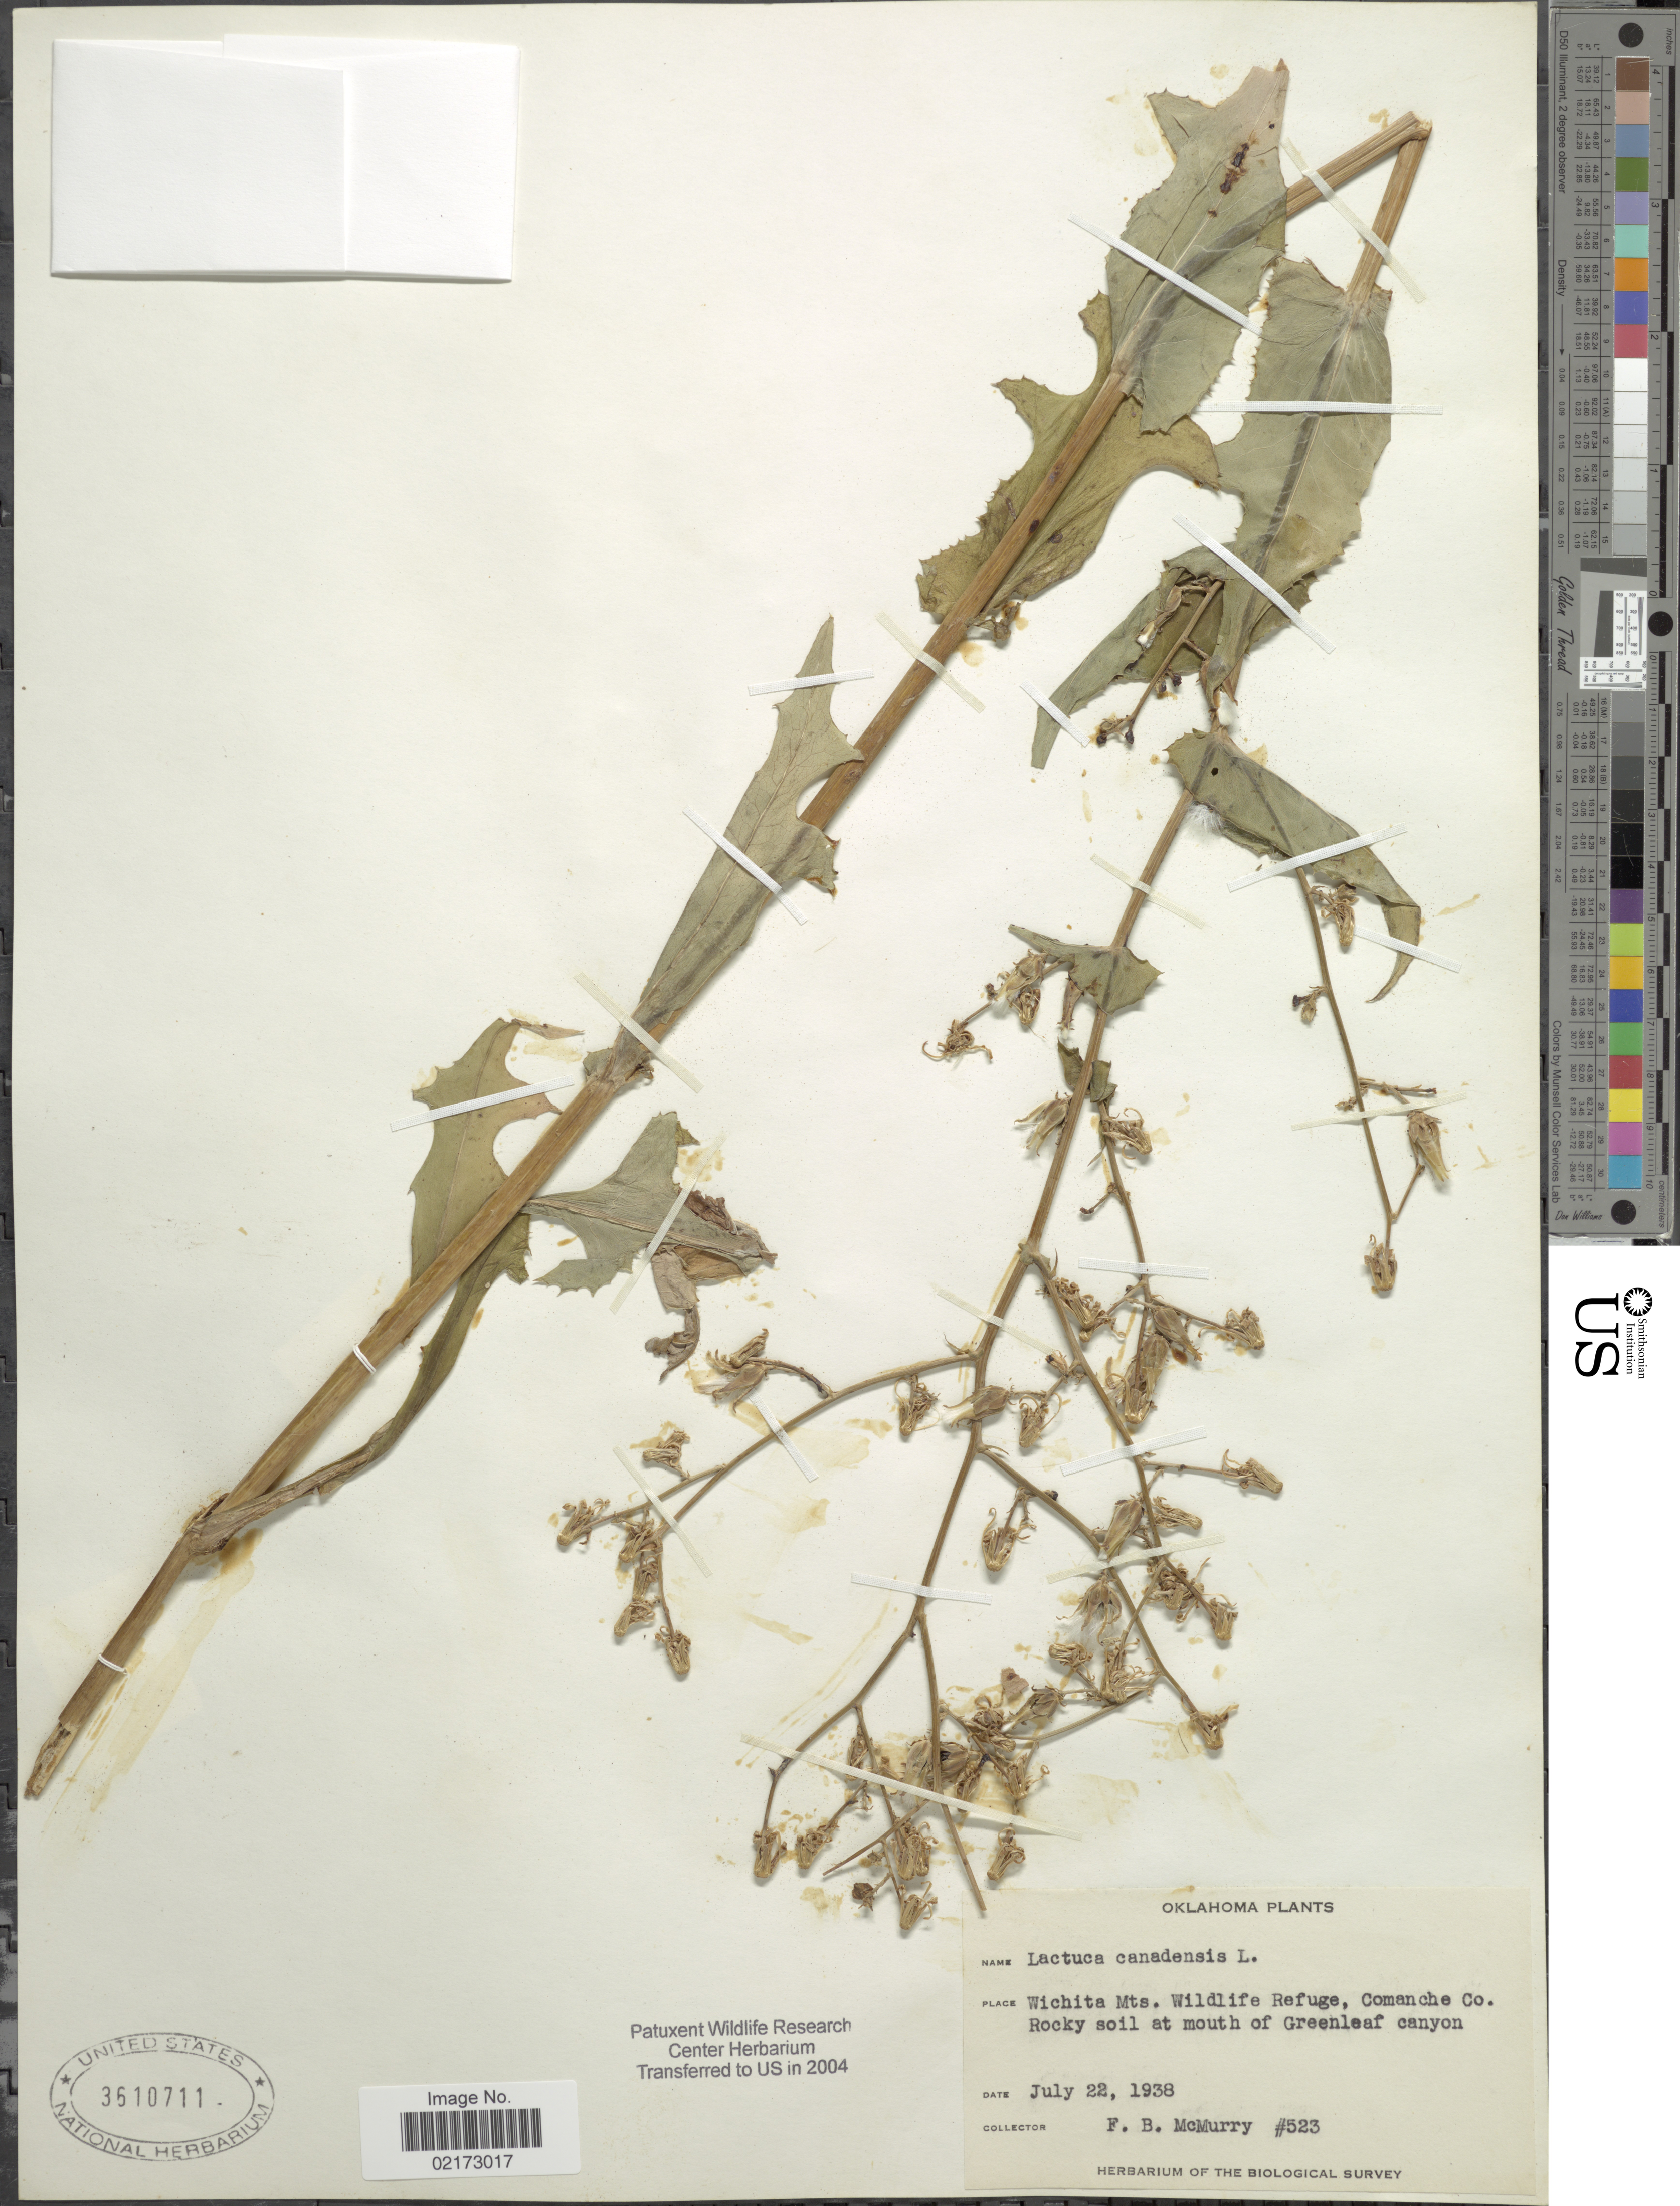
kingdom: Plantae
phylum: Tracheophyta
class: Magnoliopsida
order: Asterales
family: Asteraceae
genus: Lactuca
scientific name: Lactuca canadensis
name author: L.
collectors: F. B. McMurry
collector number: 523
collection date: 1938-07-22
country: United States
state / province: Oklahoma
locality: Wichita Mts., Wildlife Refuge, Comanche Co., mouth of Greenleaf Canyon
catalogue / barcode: US 3610711